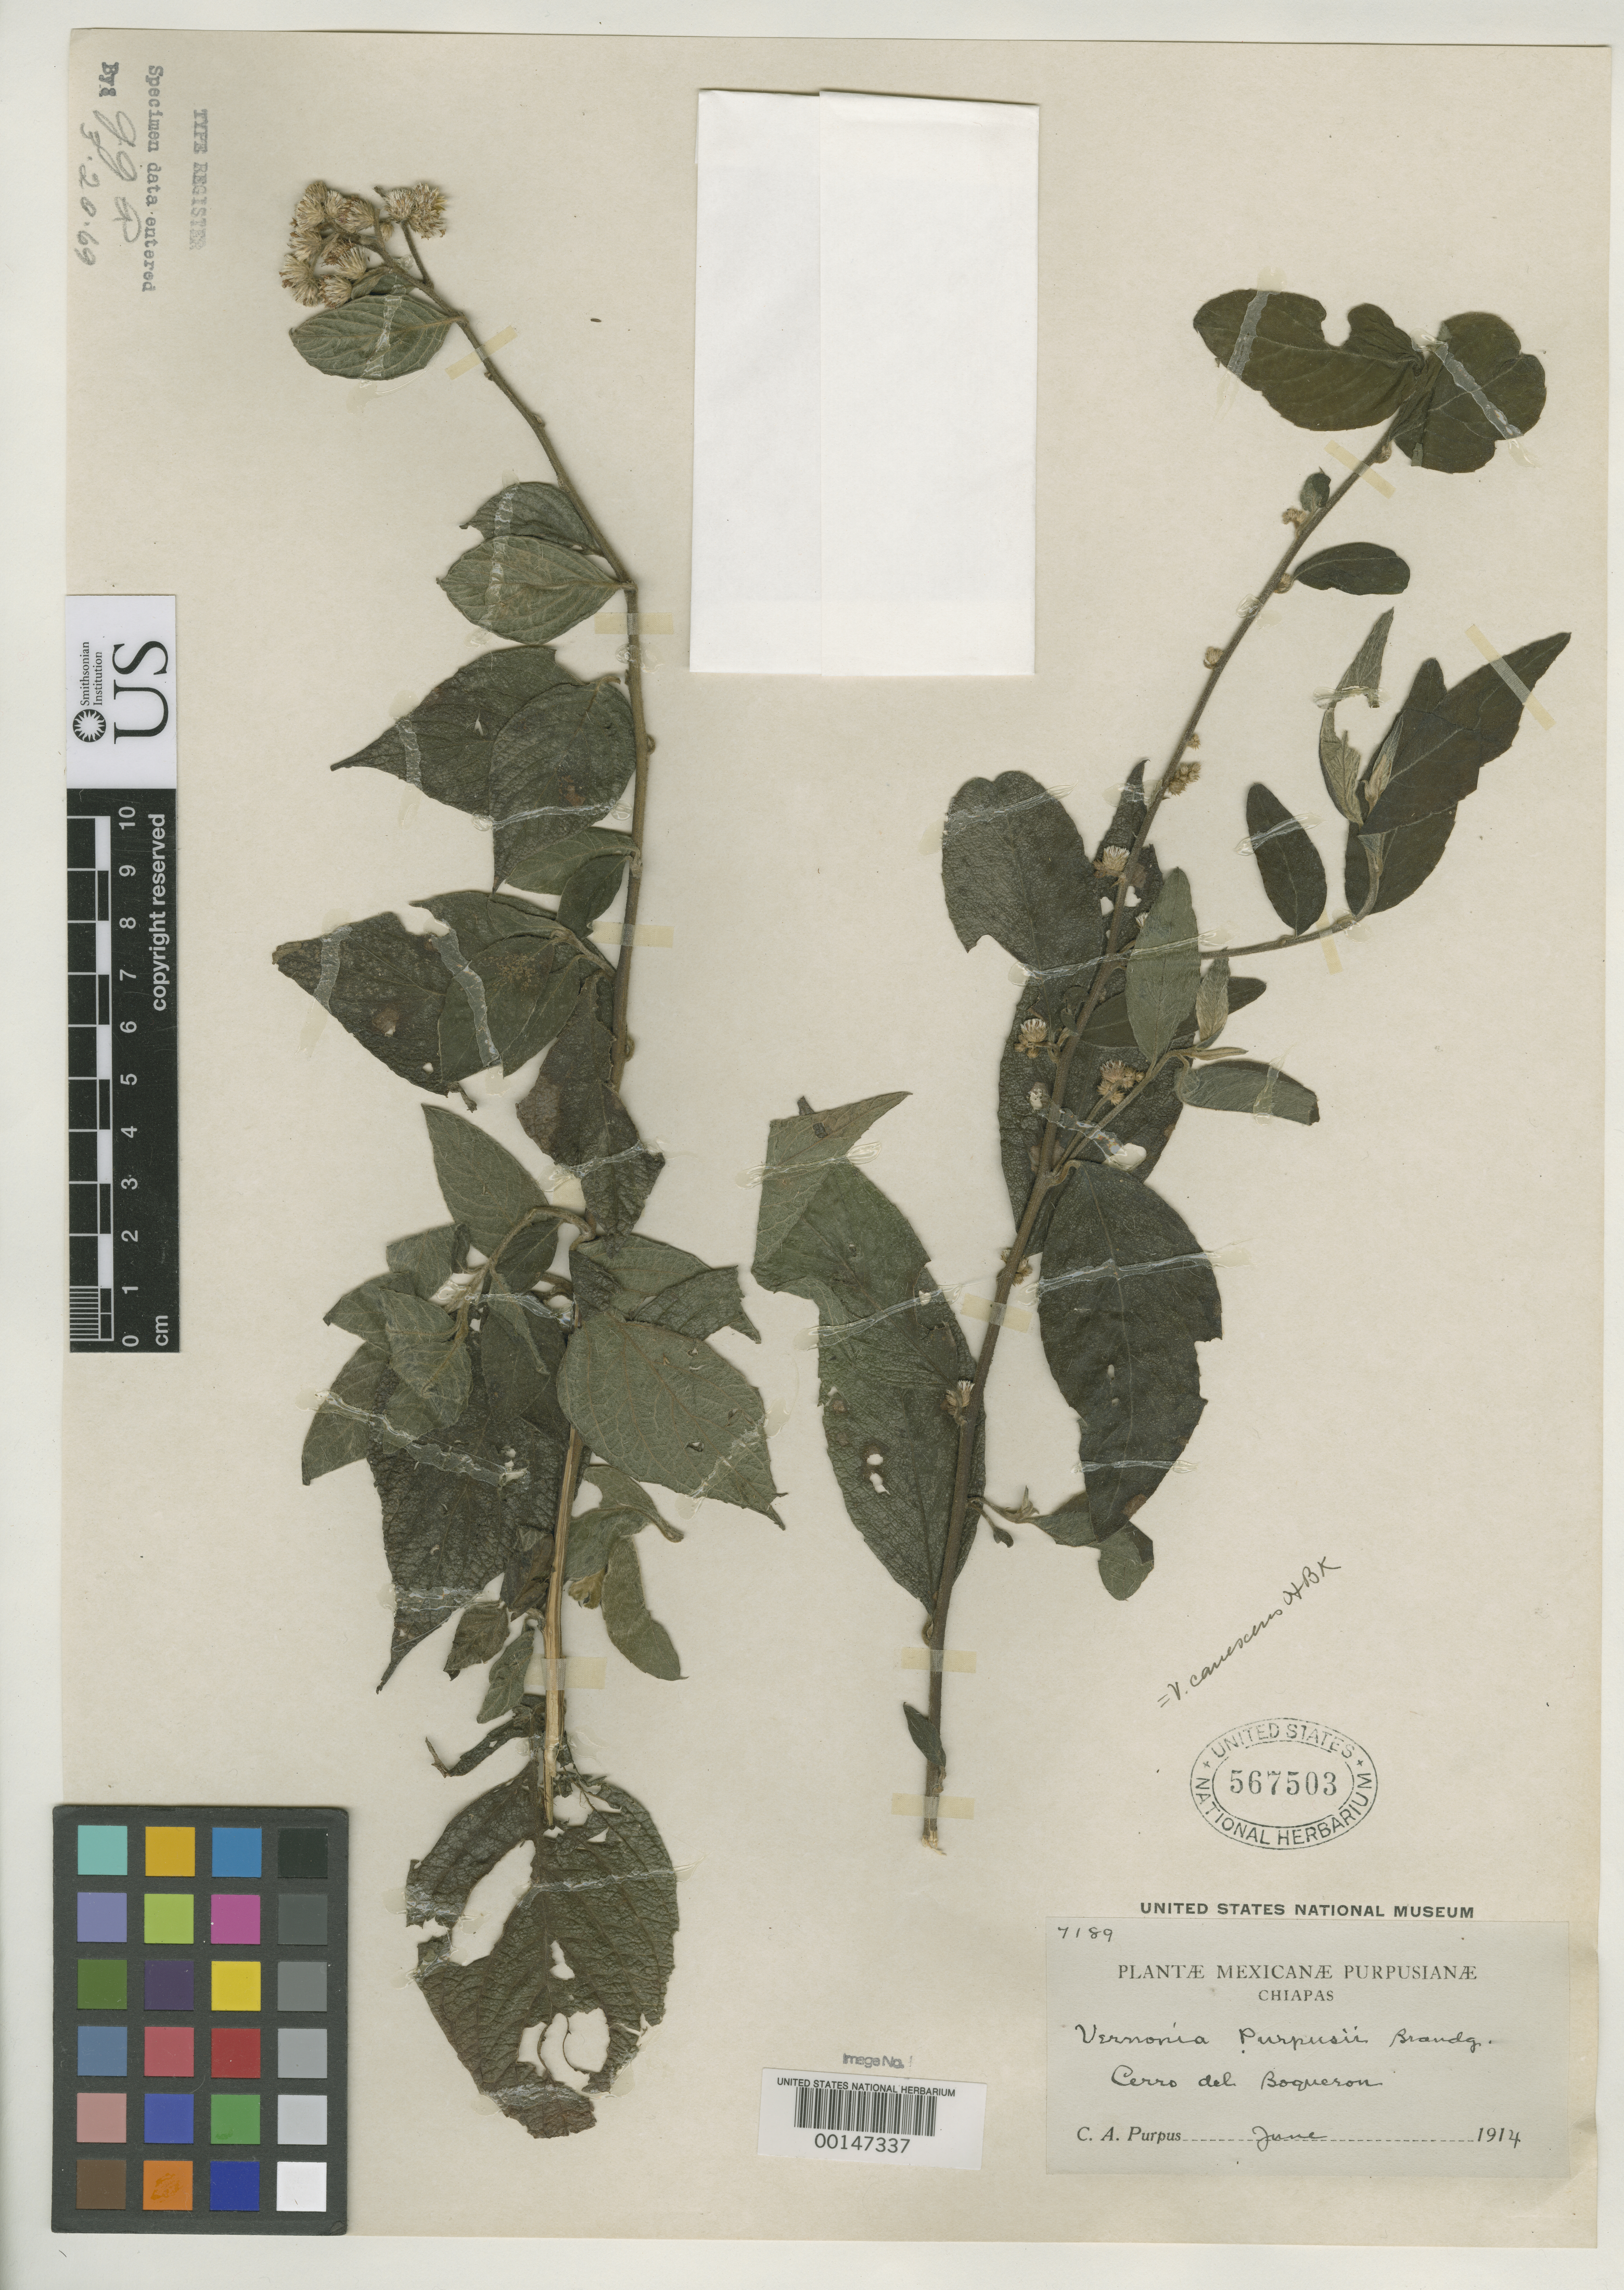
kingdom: Plantae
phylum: Tracheophyta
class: Magnoliopsida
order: Asterales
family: Asteraceae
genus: Vernonia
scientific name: Vernonia purpusii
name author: Brandegee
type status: Isotype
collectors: C. A. Purpus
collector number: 7189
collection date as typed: Jun 1914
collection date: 1914-06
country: Mexico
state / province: Chiapas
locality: Cerro del Boqueron.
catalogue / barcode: US 567503